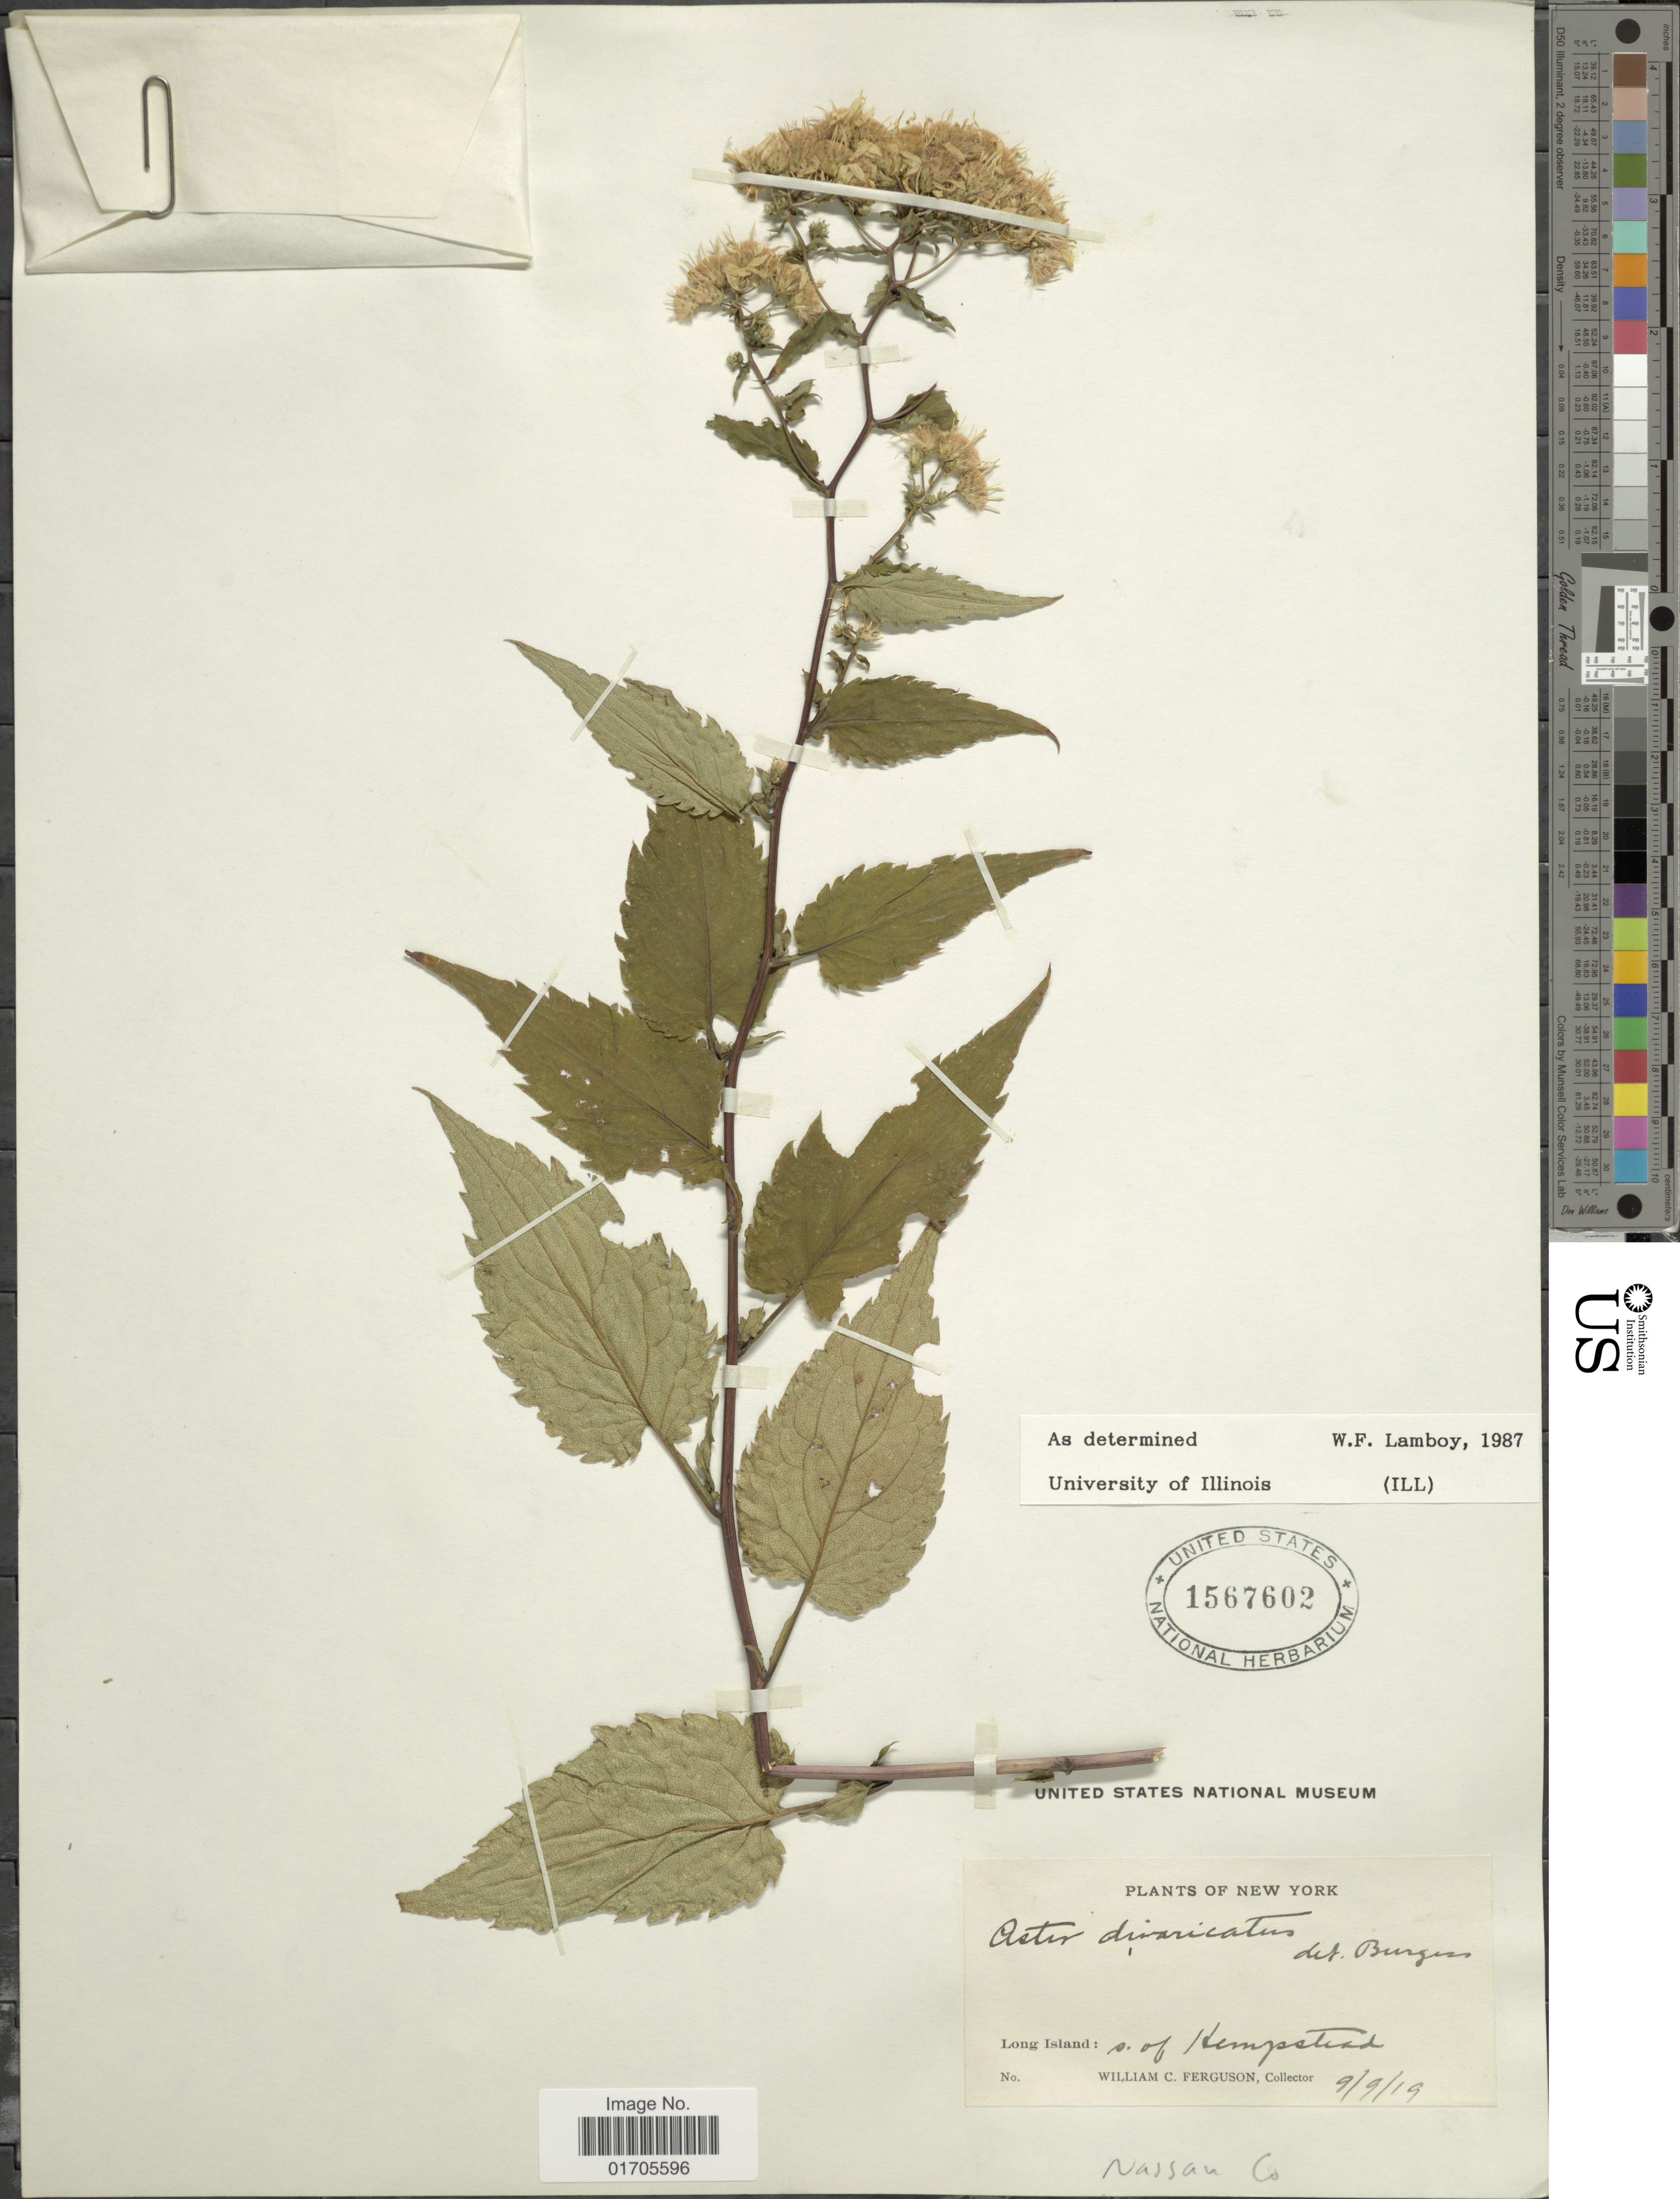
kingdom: Plantae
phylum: Tracheophyta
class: Magnoliopsida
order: Asterales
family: Asteraceae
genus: Eurybia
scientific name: Eurybia divaricata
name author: (L.) G.L. Nesom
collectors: W. Ferguson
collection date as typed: Transcribed d/m/y: 9/9/19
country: United States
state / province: New York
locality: New York. Long Island: s. of Kempstead. Nassan Co.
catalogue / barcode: US 156760